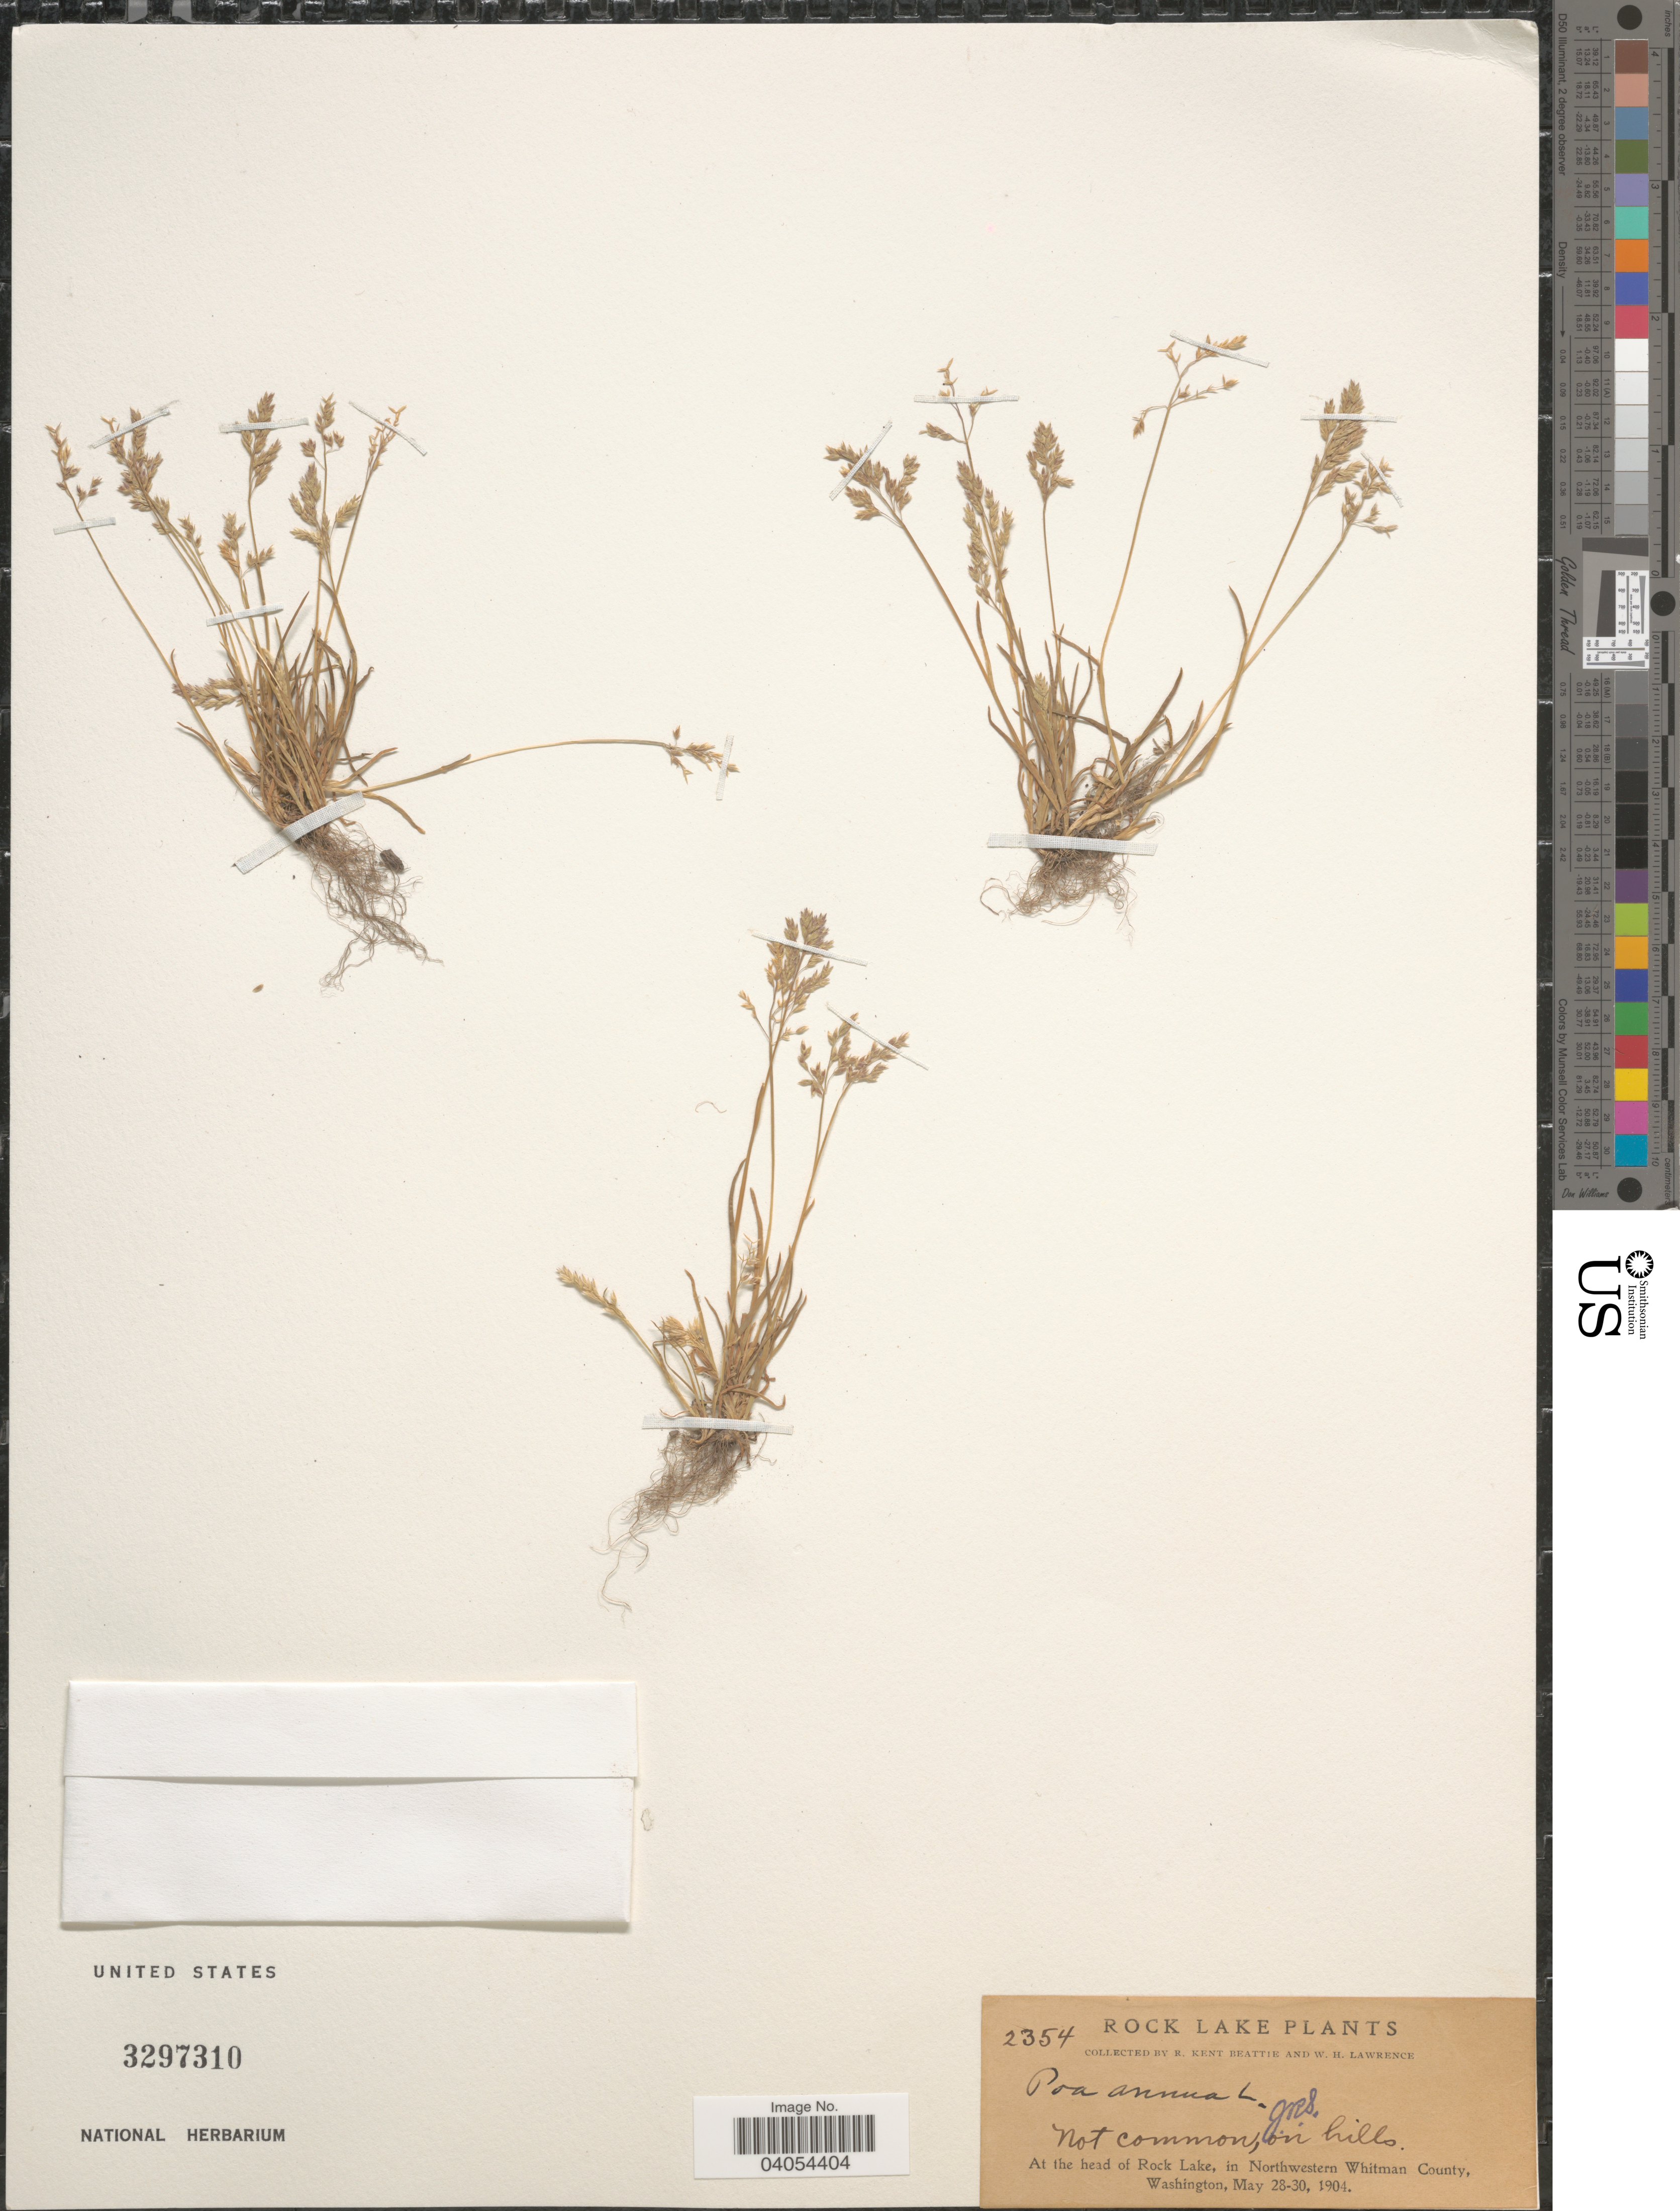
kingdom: Plantae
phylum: Tracheophyta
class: Liliopsida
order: Poales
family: Poaceae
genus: Poa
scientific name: Poa annua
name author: L.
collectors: R. K. Beattie & W. Lawrence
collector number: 2354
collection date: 1904-05-28/1904-05-30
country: United States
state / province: Washington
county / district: Whitman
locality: Rock Lake. At the head of Rock Lake, in Northwestern Whitman County.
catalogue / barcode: US 3297310